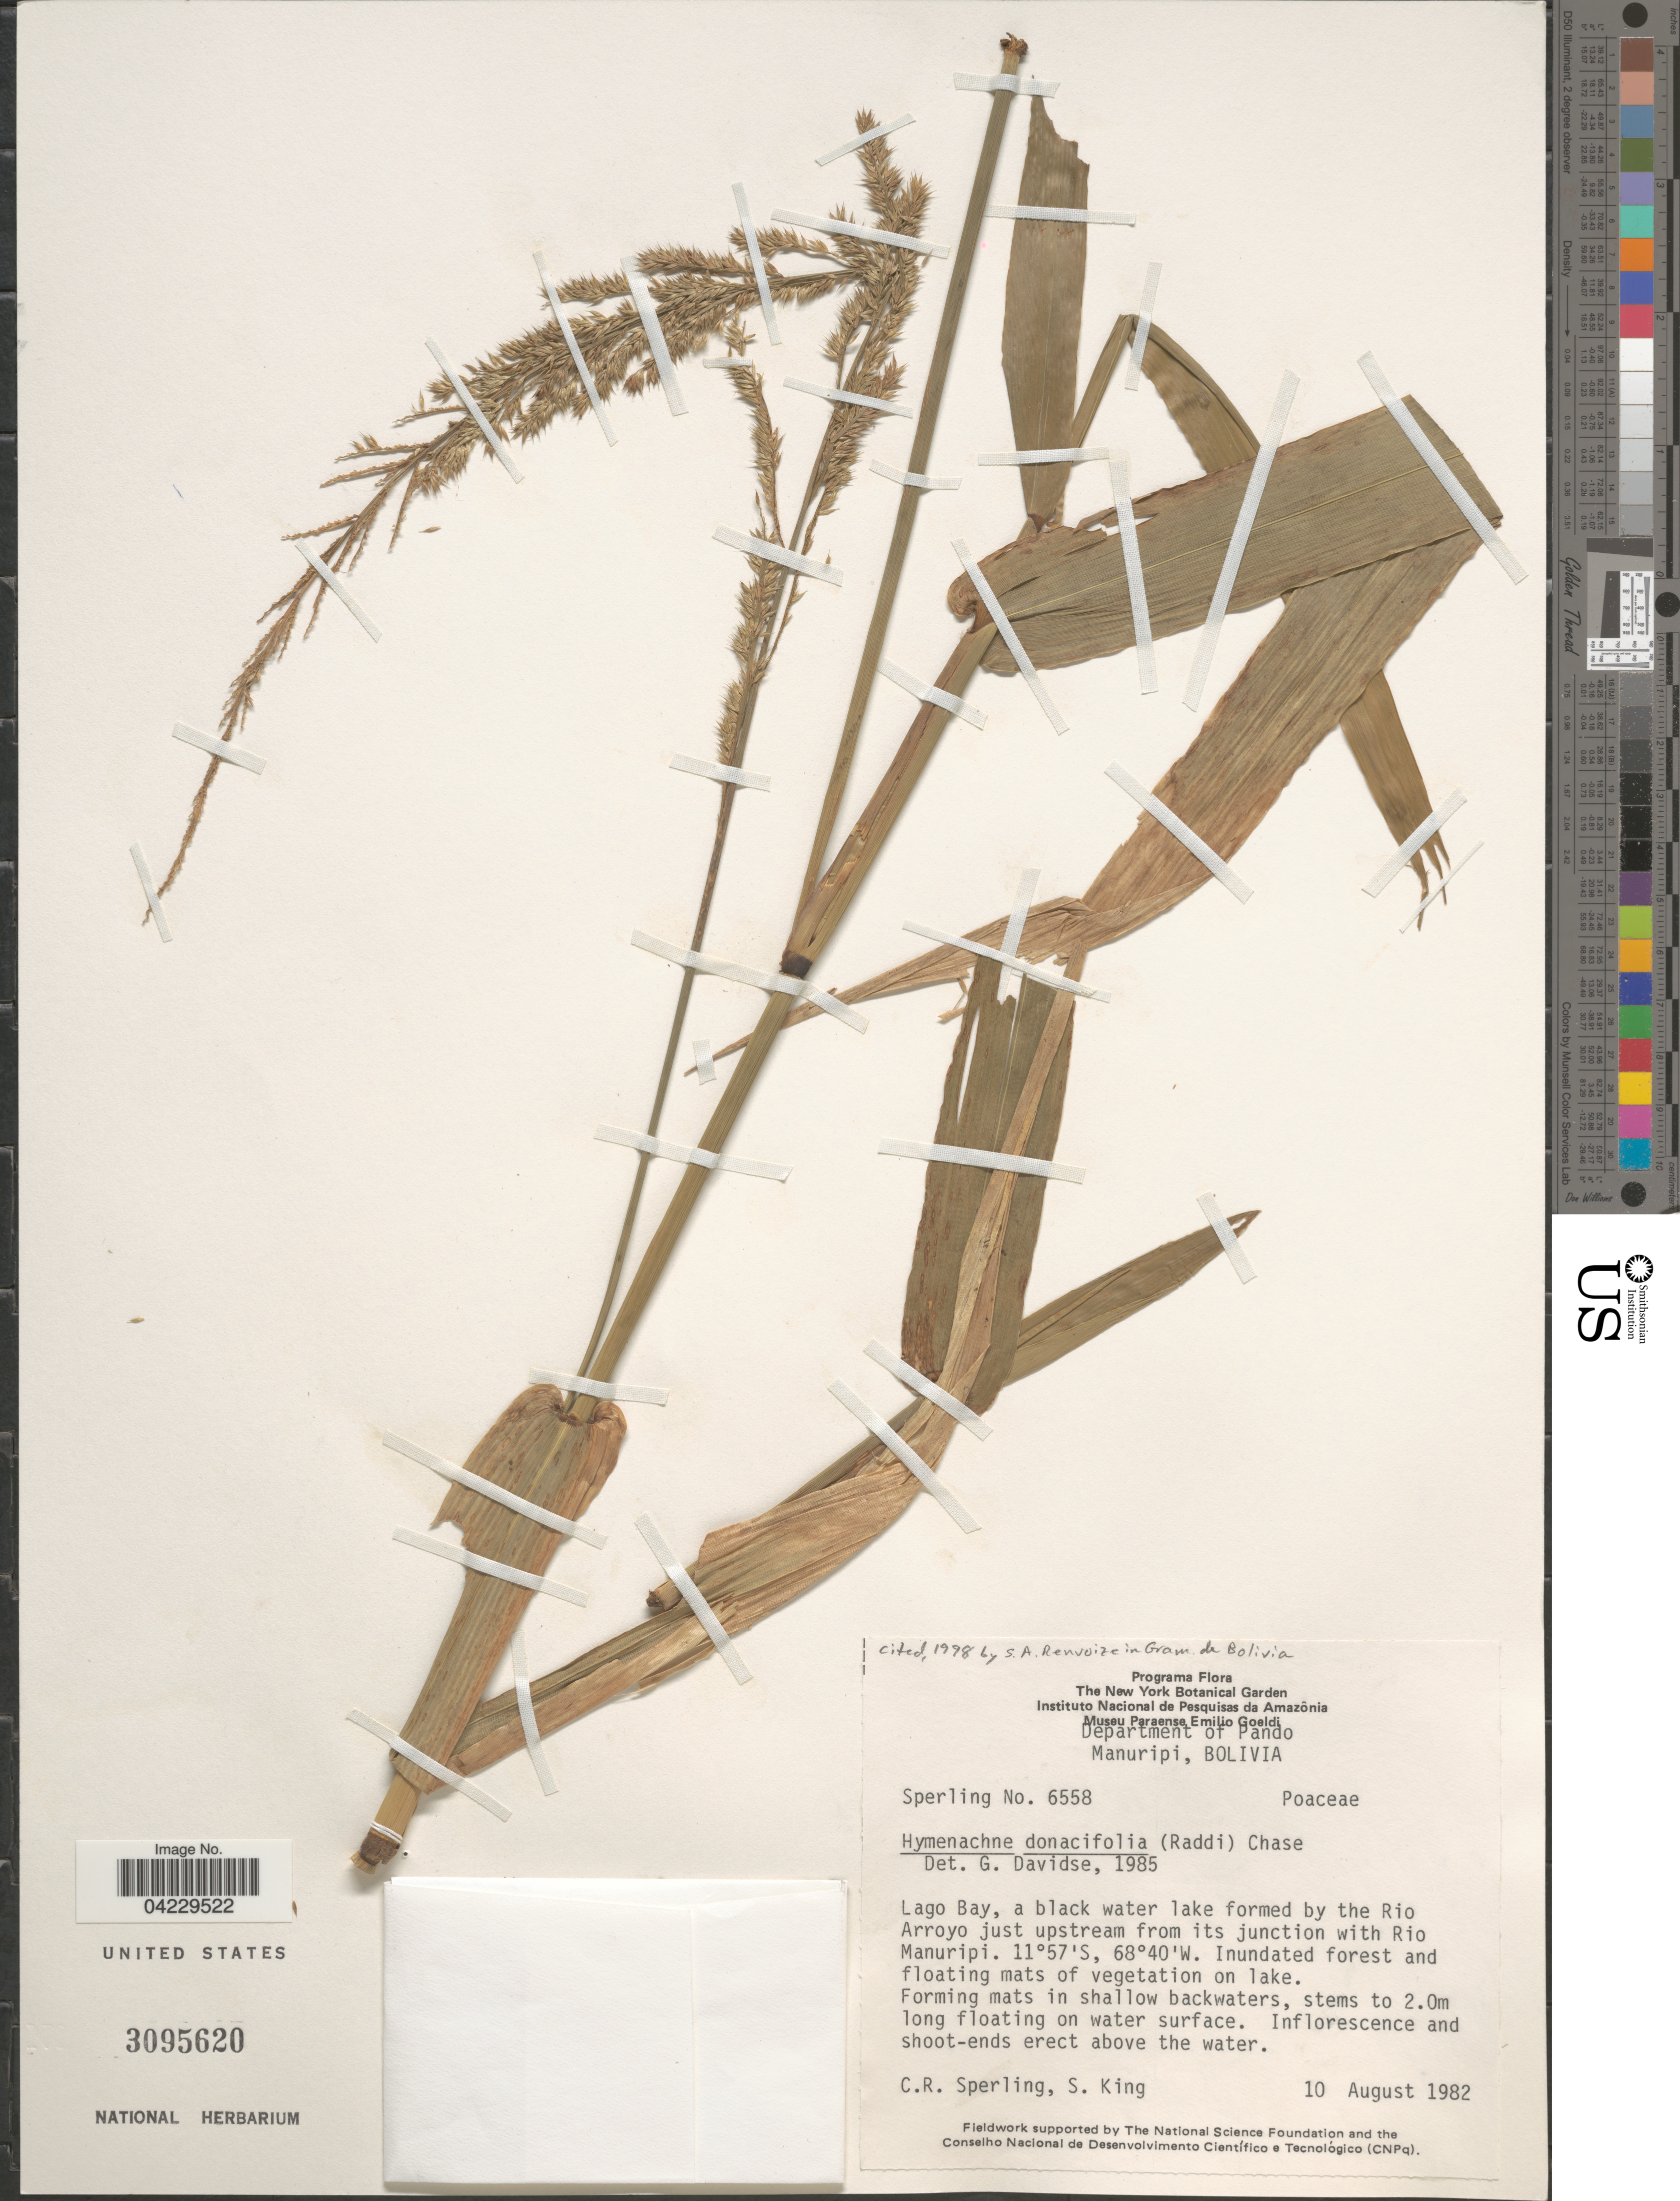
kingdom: Plantae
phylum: Tracheophyta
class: Liliopsida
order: Poales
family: Poaceae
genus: Hymenachne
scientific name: Hymenachne donacifolia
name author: (Raddi) Chase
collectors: C. R. Sperling & S. King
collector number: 6558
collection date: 1982-08-10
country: Bolivia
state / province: Pando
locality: Department of Pando. Manuripi. Lago Bay, a black water lake formed by the Rio Arroyo just upstream from its junction with Rio Manuripi.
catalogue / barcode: US 3095620